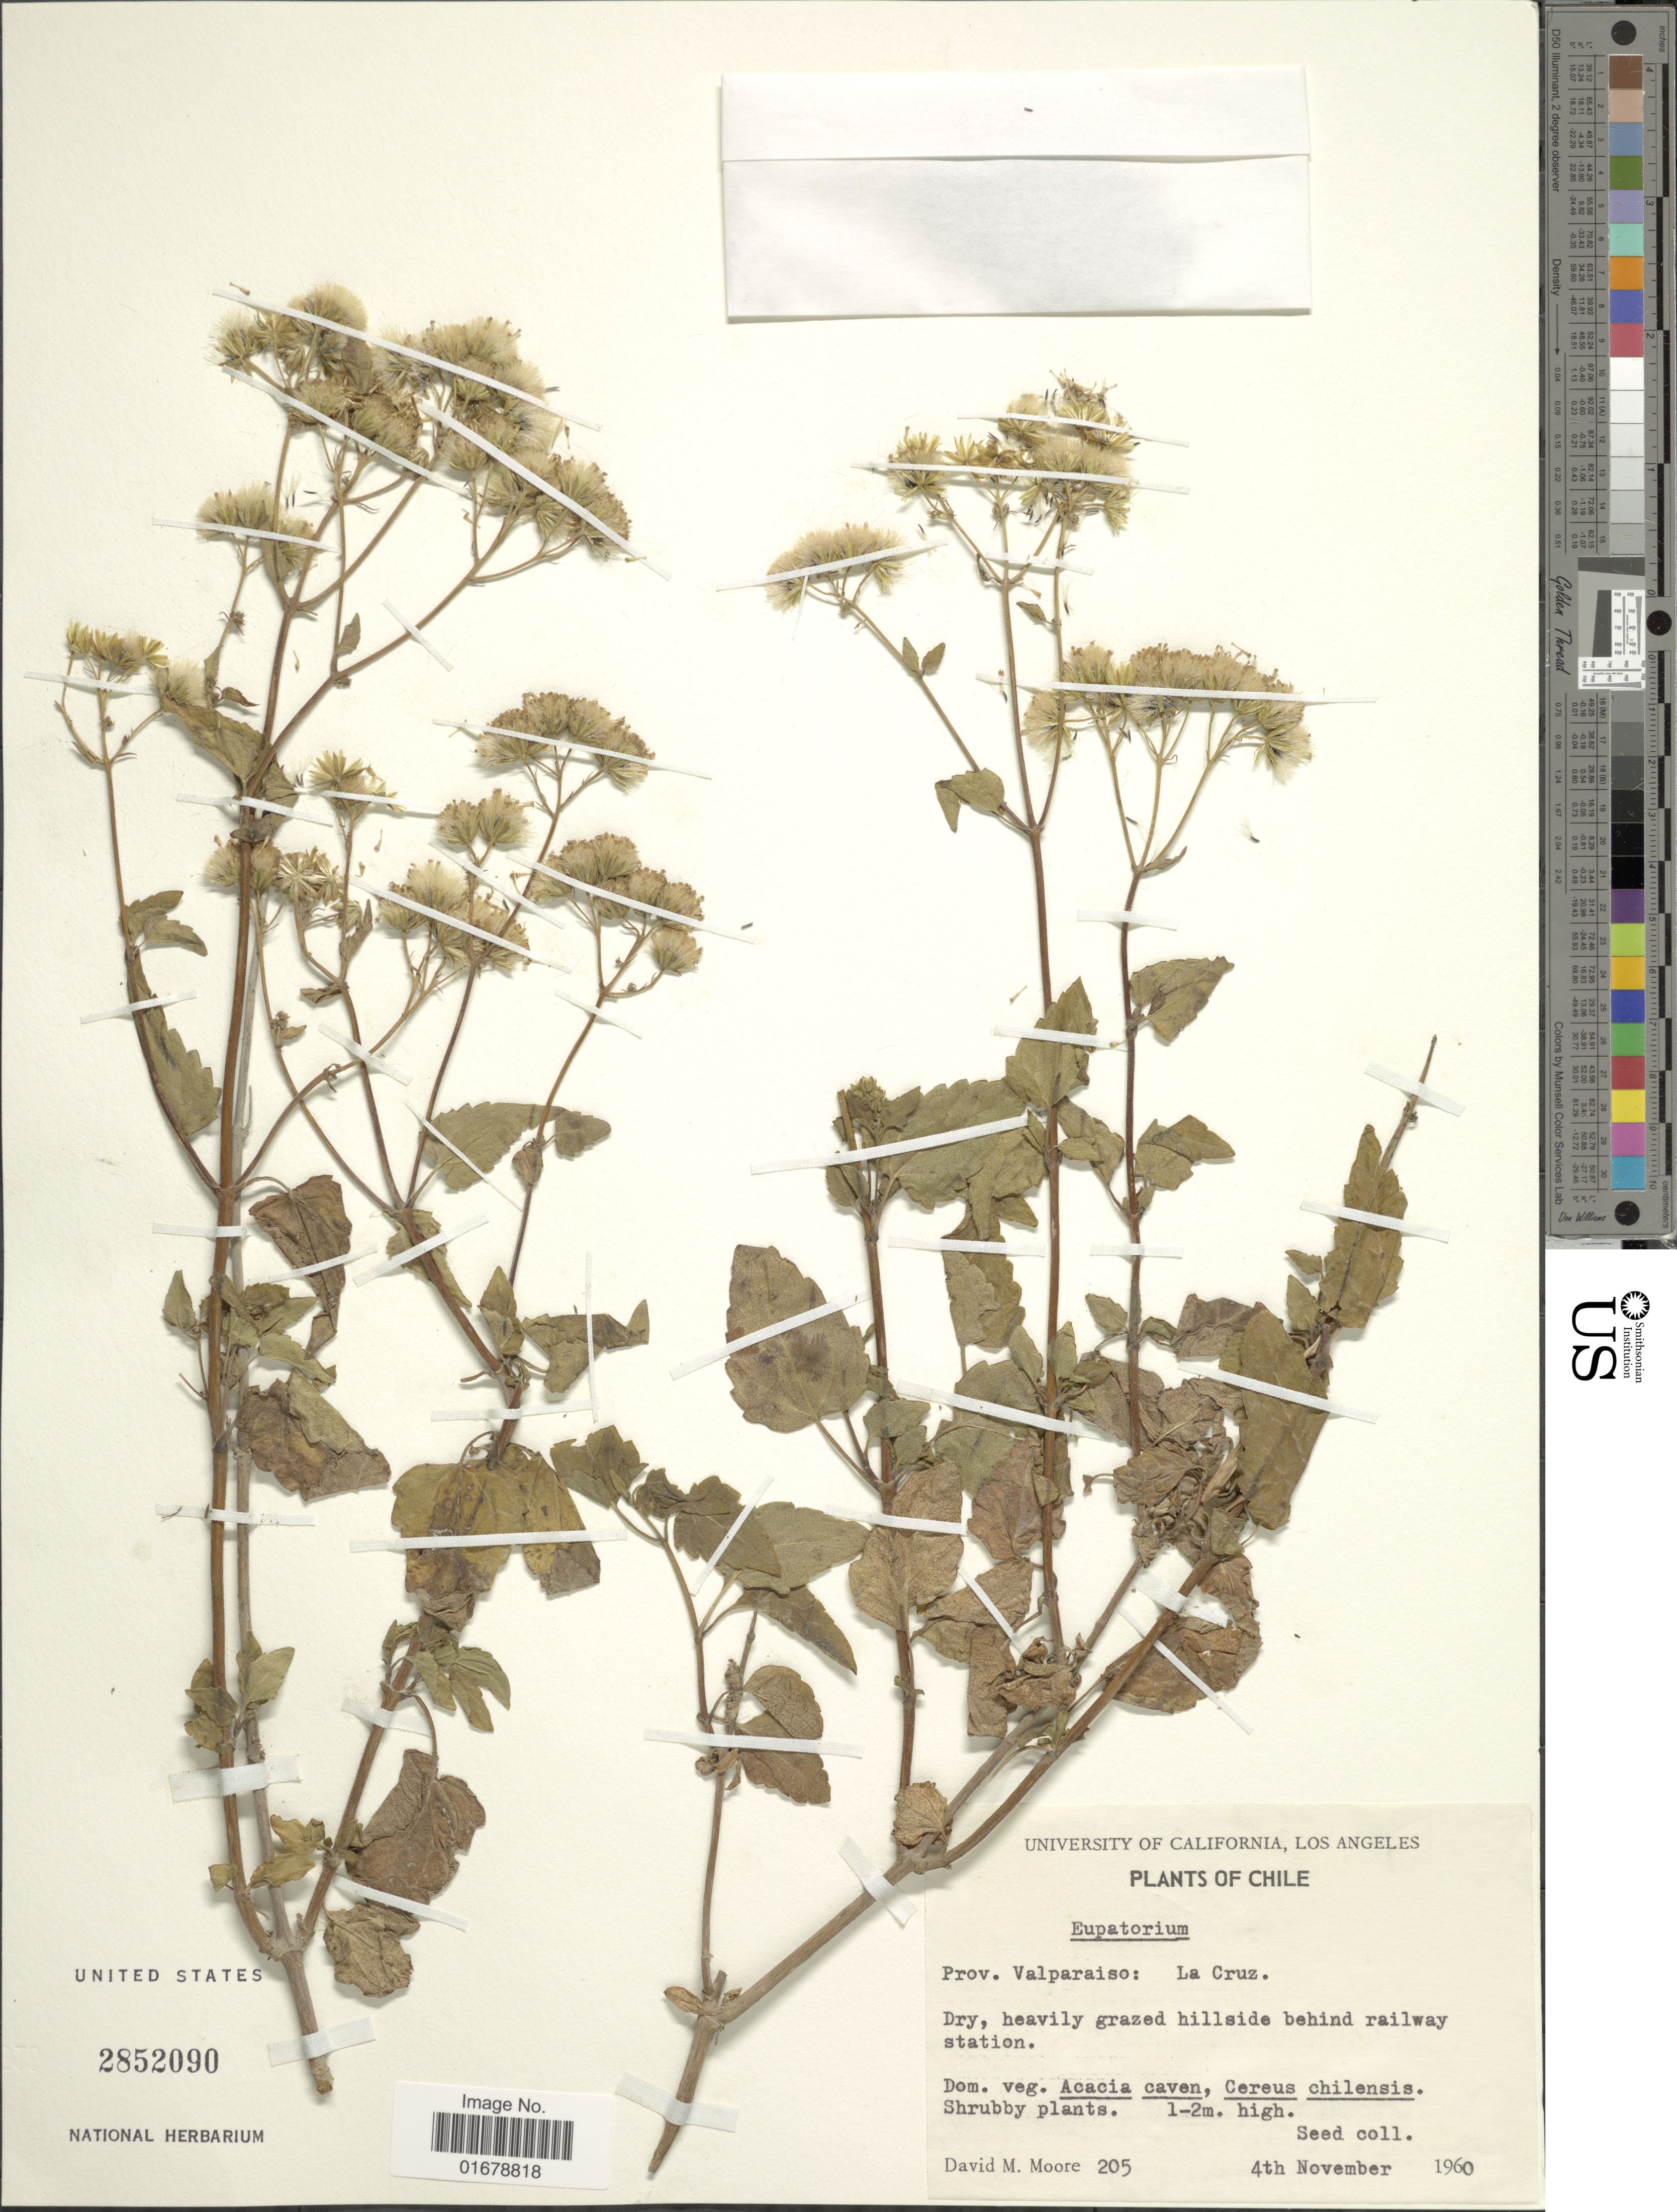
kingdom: Plantae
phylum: Tracheophyta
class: Magnoliopsida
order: Asterales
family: Asteraceae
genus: Ageratina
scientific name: Ageratina glechonophylla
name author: (Less.) R.M. King & H. Rob.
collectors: D. Moore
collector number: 205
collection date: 1960-11-04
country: Chile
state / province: Valparaíso (V)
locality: Prov. Valparaiso: La Cruz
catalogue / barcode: US 2852090